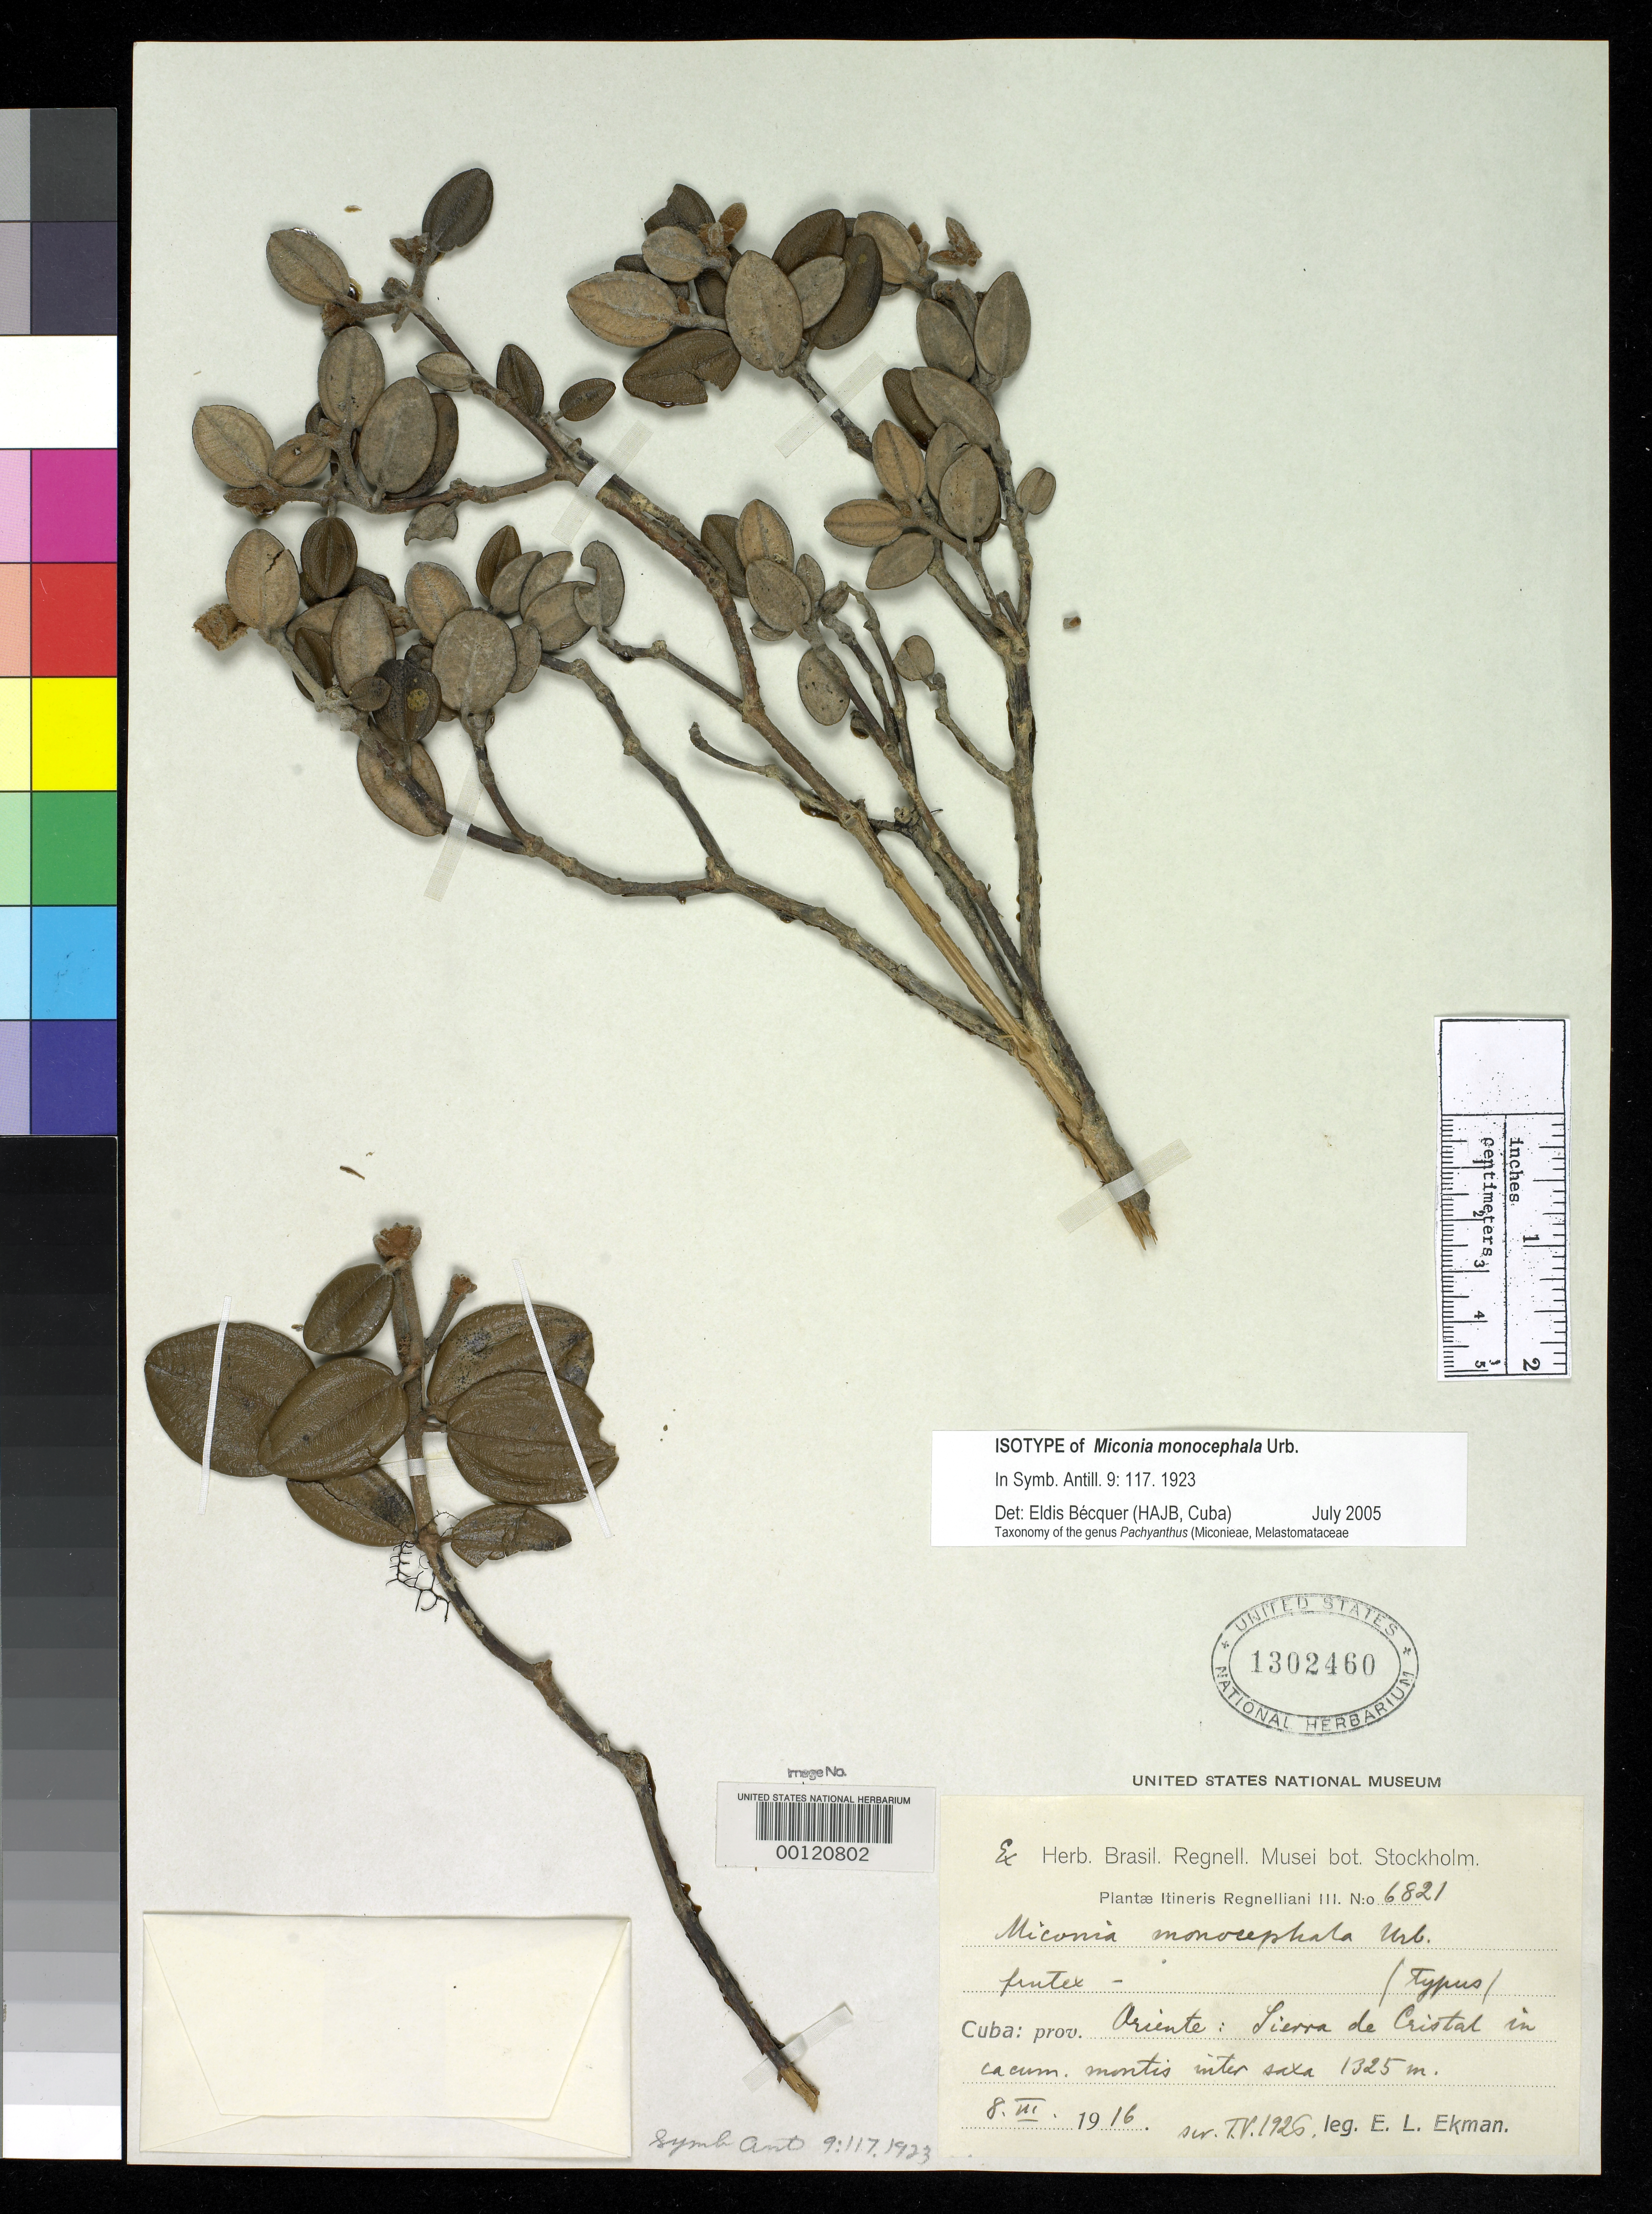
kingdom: Plantae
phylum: Tracheophyta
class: Magnoliopsida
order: Myrtales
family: Melastomataceae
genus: Miconia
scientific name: Miconia monocephala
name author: Urb.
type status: Isotype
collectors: E. L. Ekman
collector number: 6821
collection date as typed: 08 Jul 1916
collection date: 1916-07-08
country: Cuba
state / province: Oriente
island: Greater Antilles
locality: Sierra de Cristobal.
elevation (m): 1325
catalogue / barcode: US 1302460